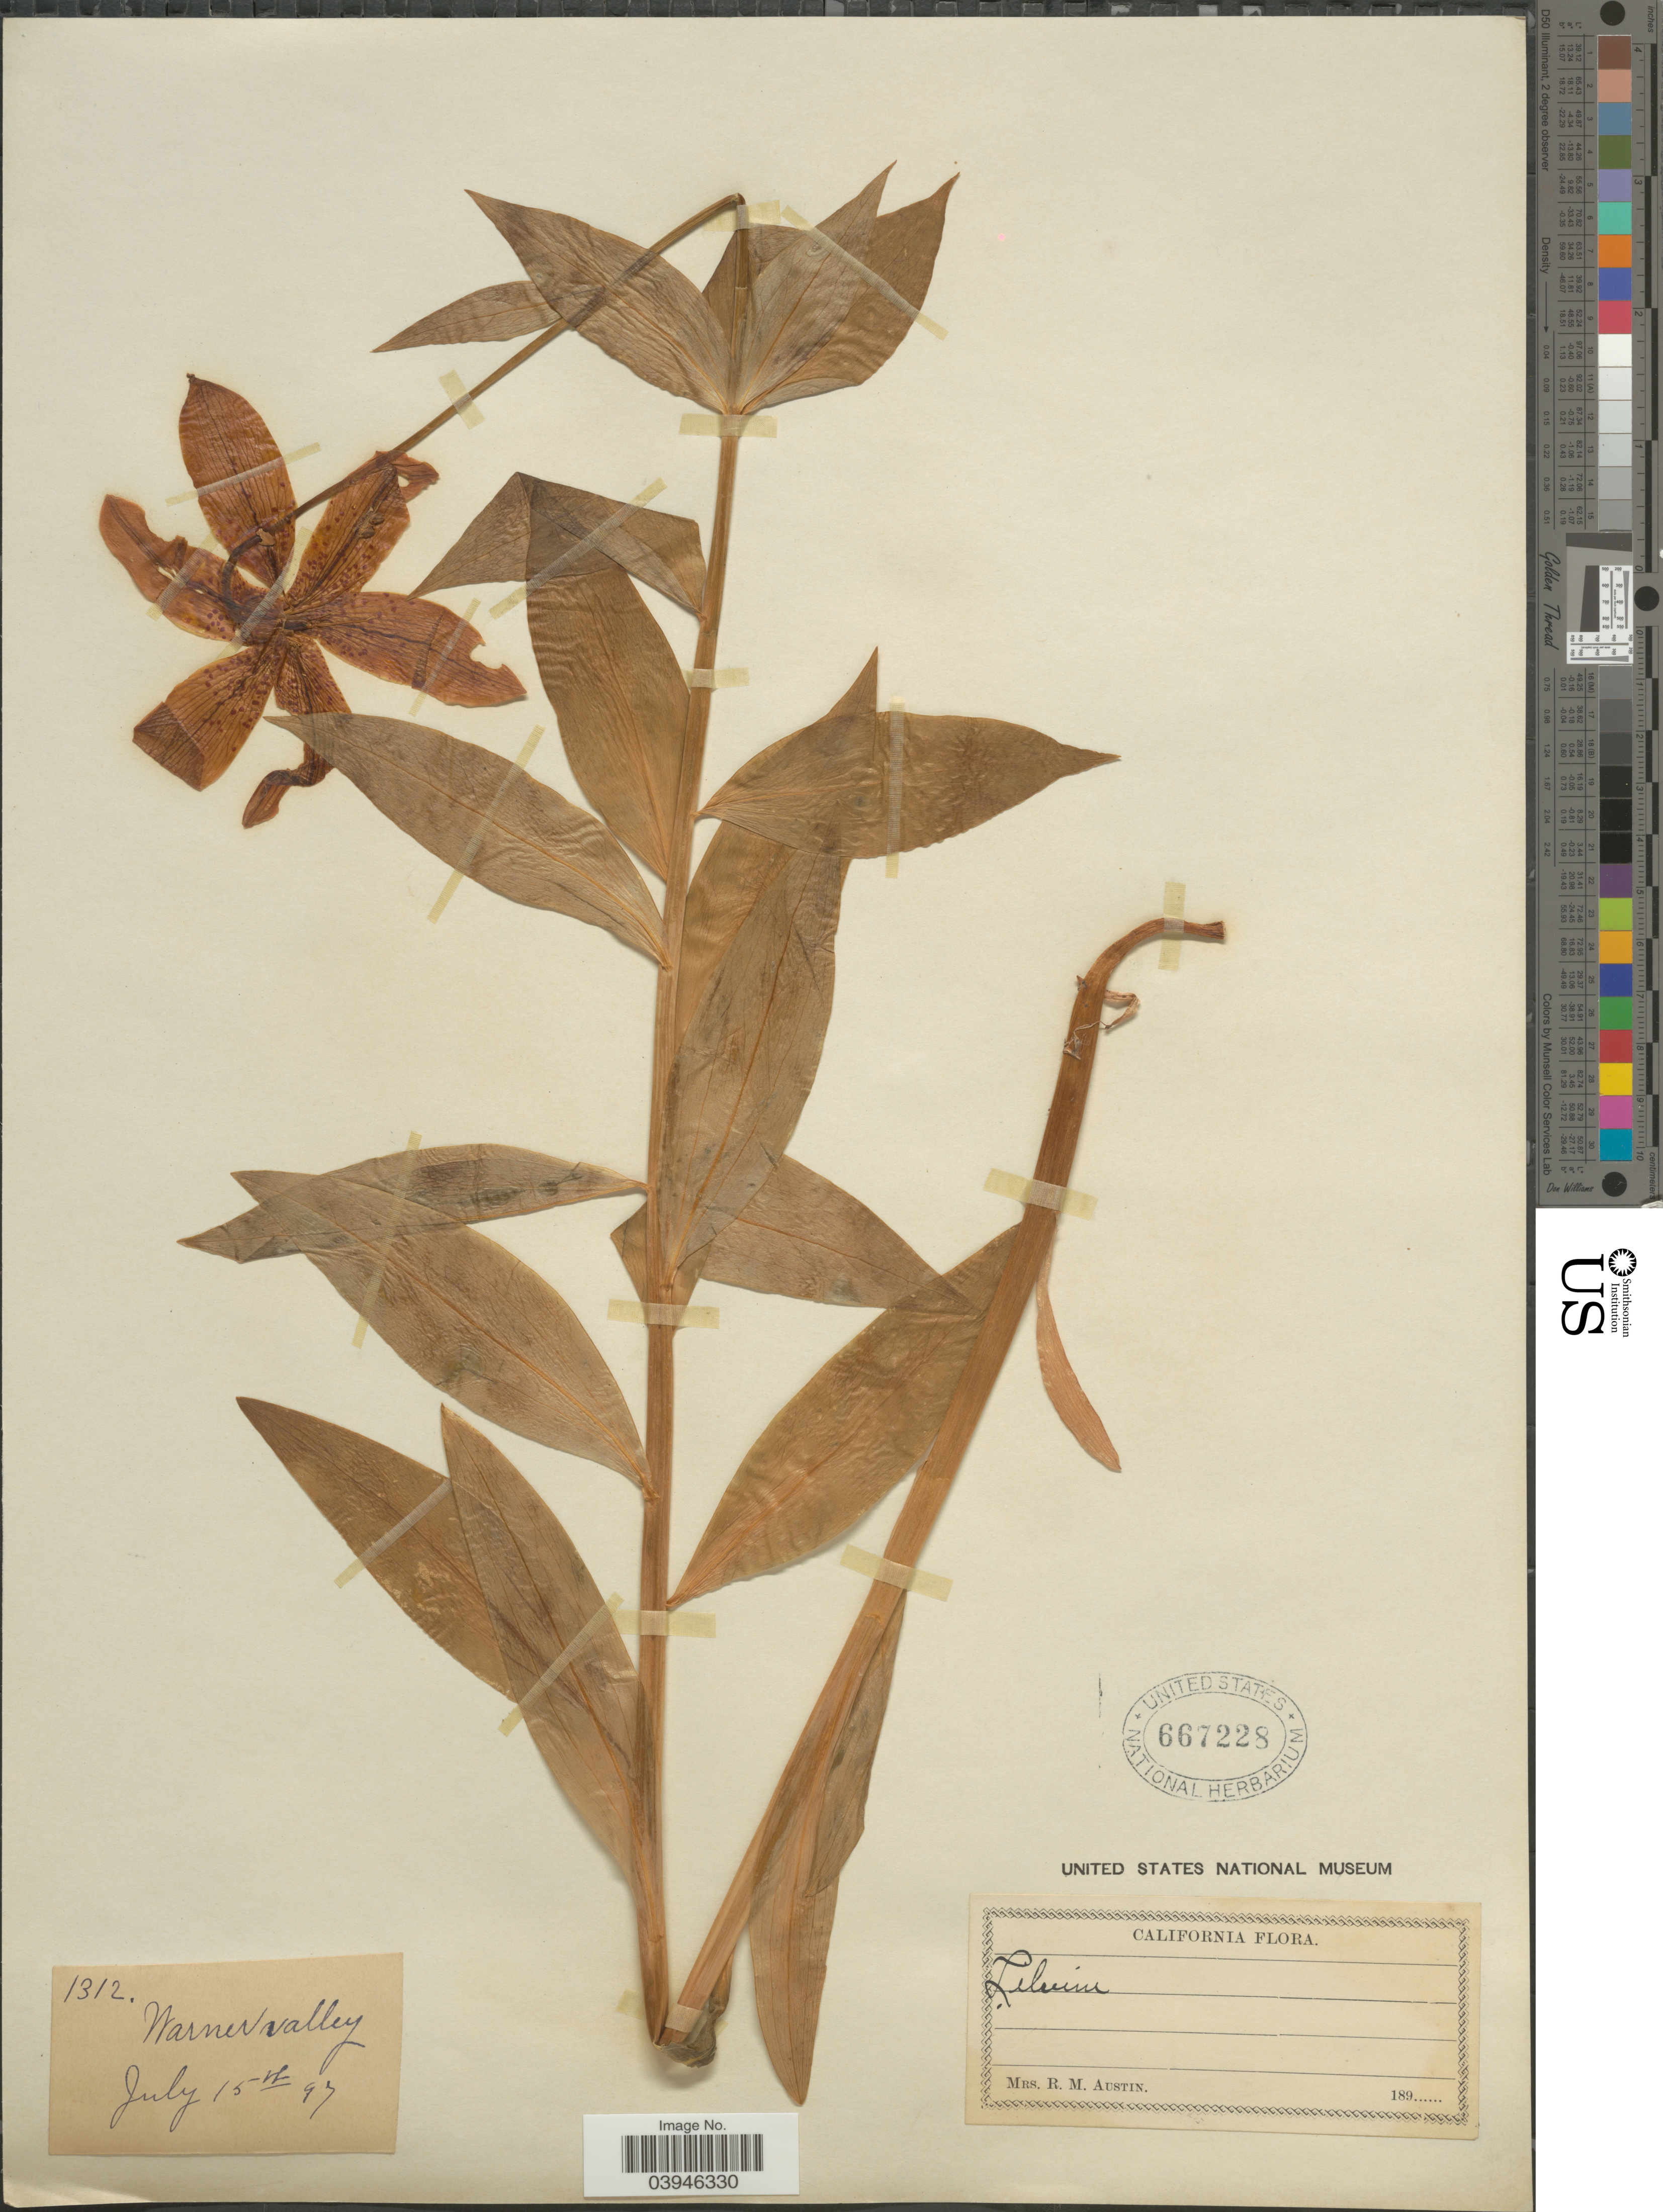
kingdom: Plantae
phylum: Tracheophyta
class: Liliopsida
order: Liliales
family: Liliaceae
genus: Lilium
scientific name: Lilium sp.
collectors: R. Austin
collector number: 1312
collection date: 1897-07-15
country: United States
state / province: California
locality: Warner valley.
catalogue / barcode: US 667228